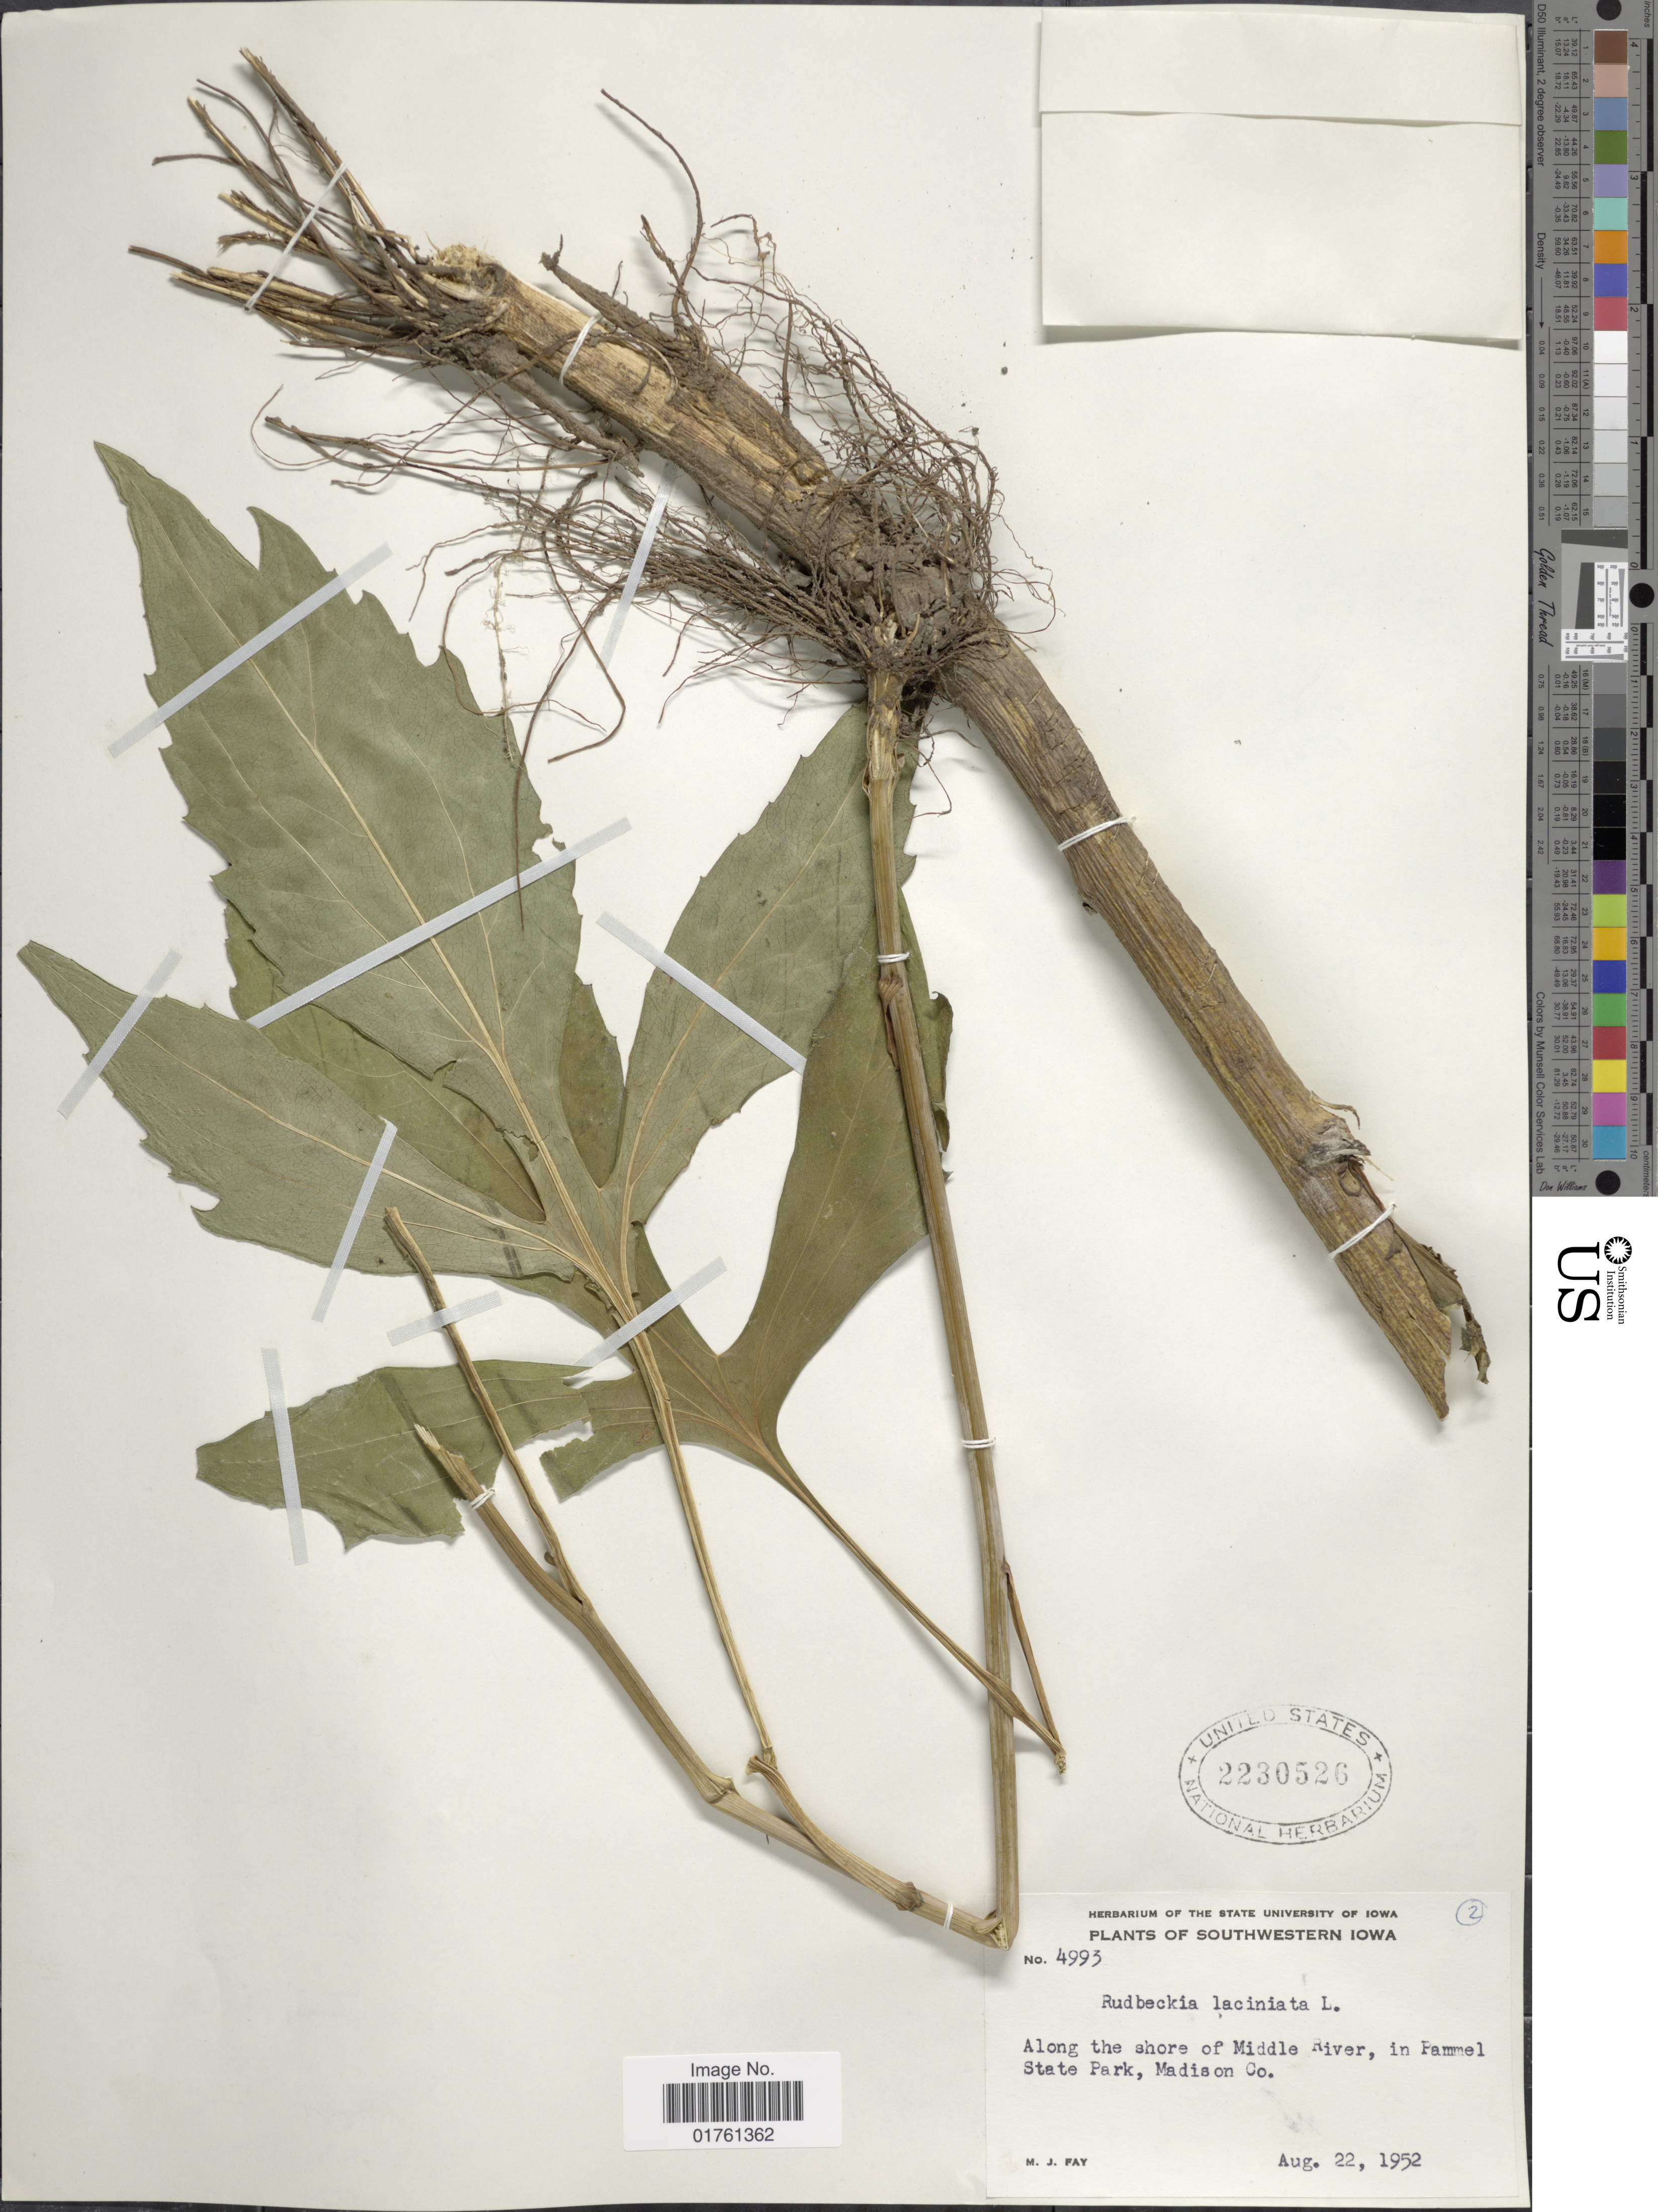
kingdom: Plantae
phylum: Tracheophyta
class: Magnoliopsida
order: Asterales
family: Asteraceae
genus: Rudbeckia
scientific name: Rudbeckia laciniata var. laciniata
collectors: M. Fay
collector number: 4993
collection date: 1952-08-22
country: United States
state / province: Iowa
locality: Southwestern Iowa, Along the shore of Middle River, in Pammel State Park, Madison Co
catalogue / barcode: US 2230526